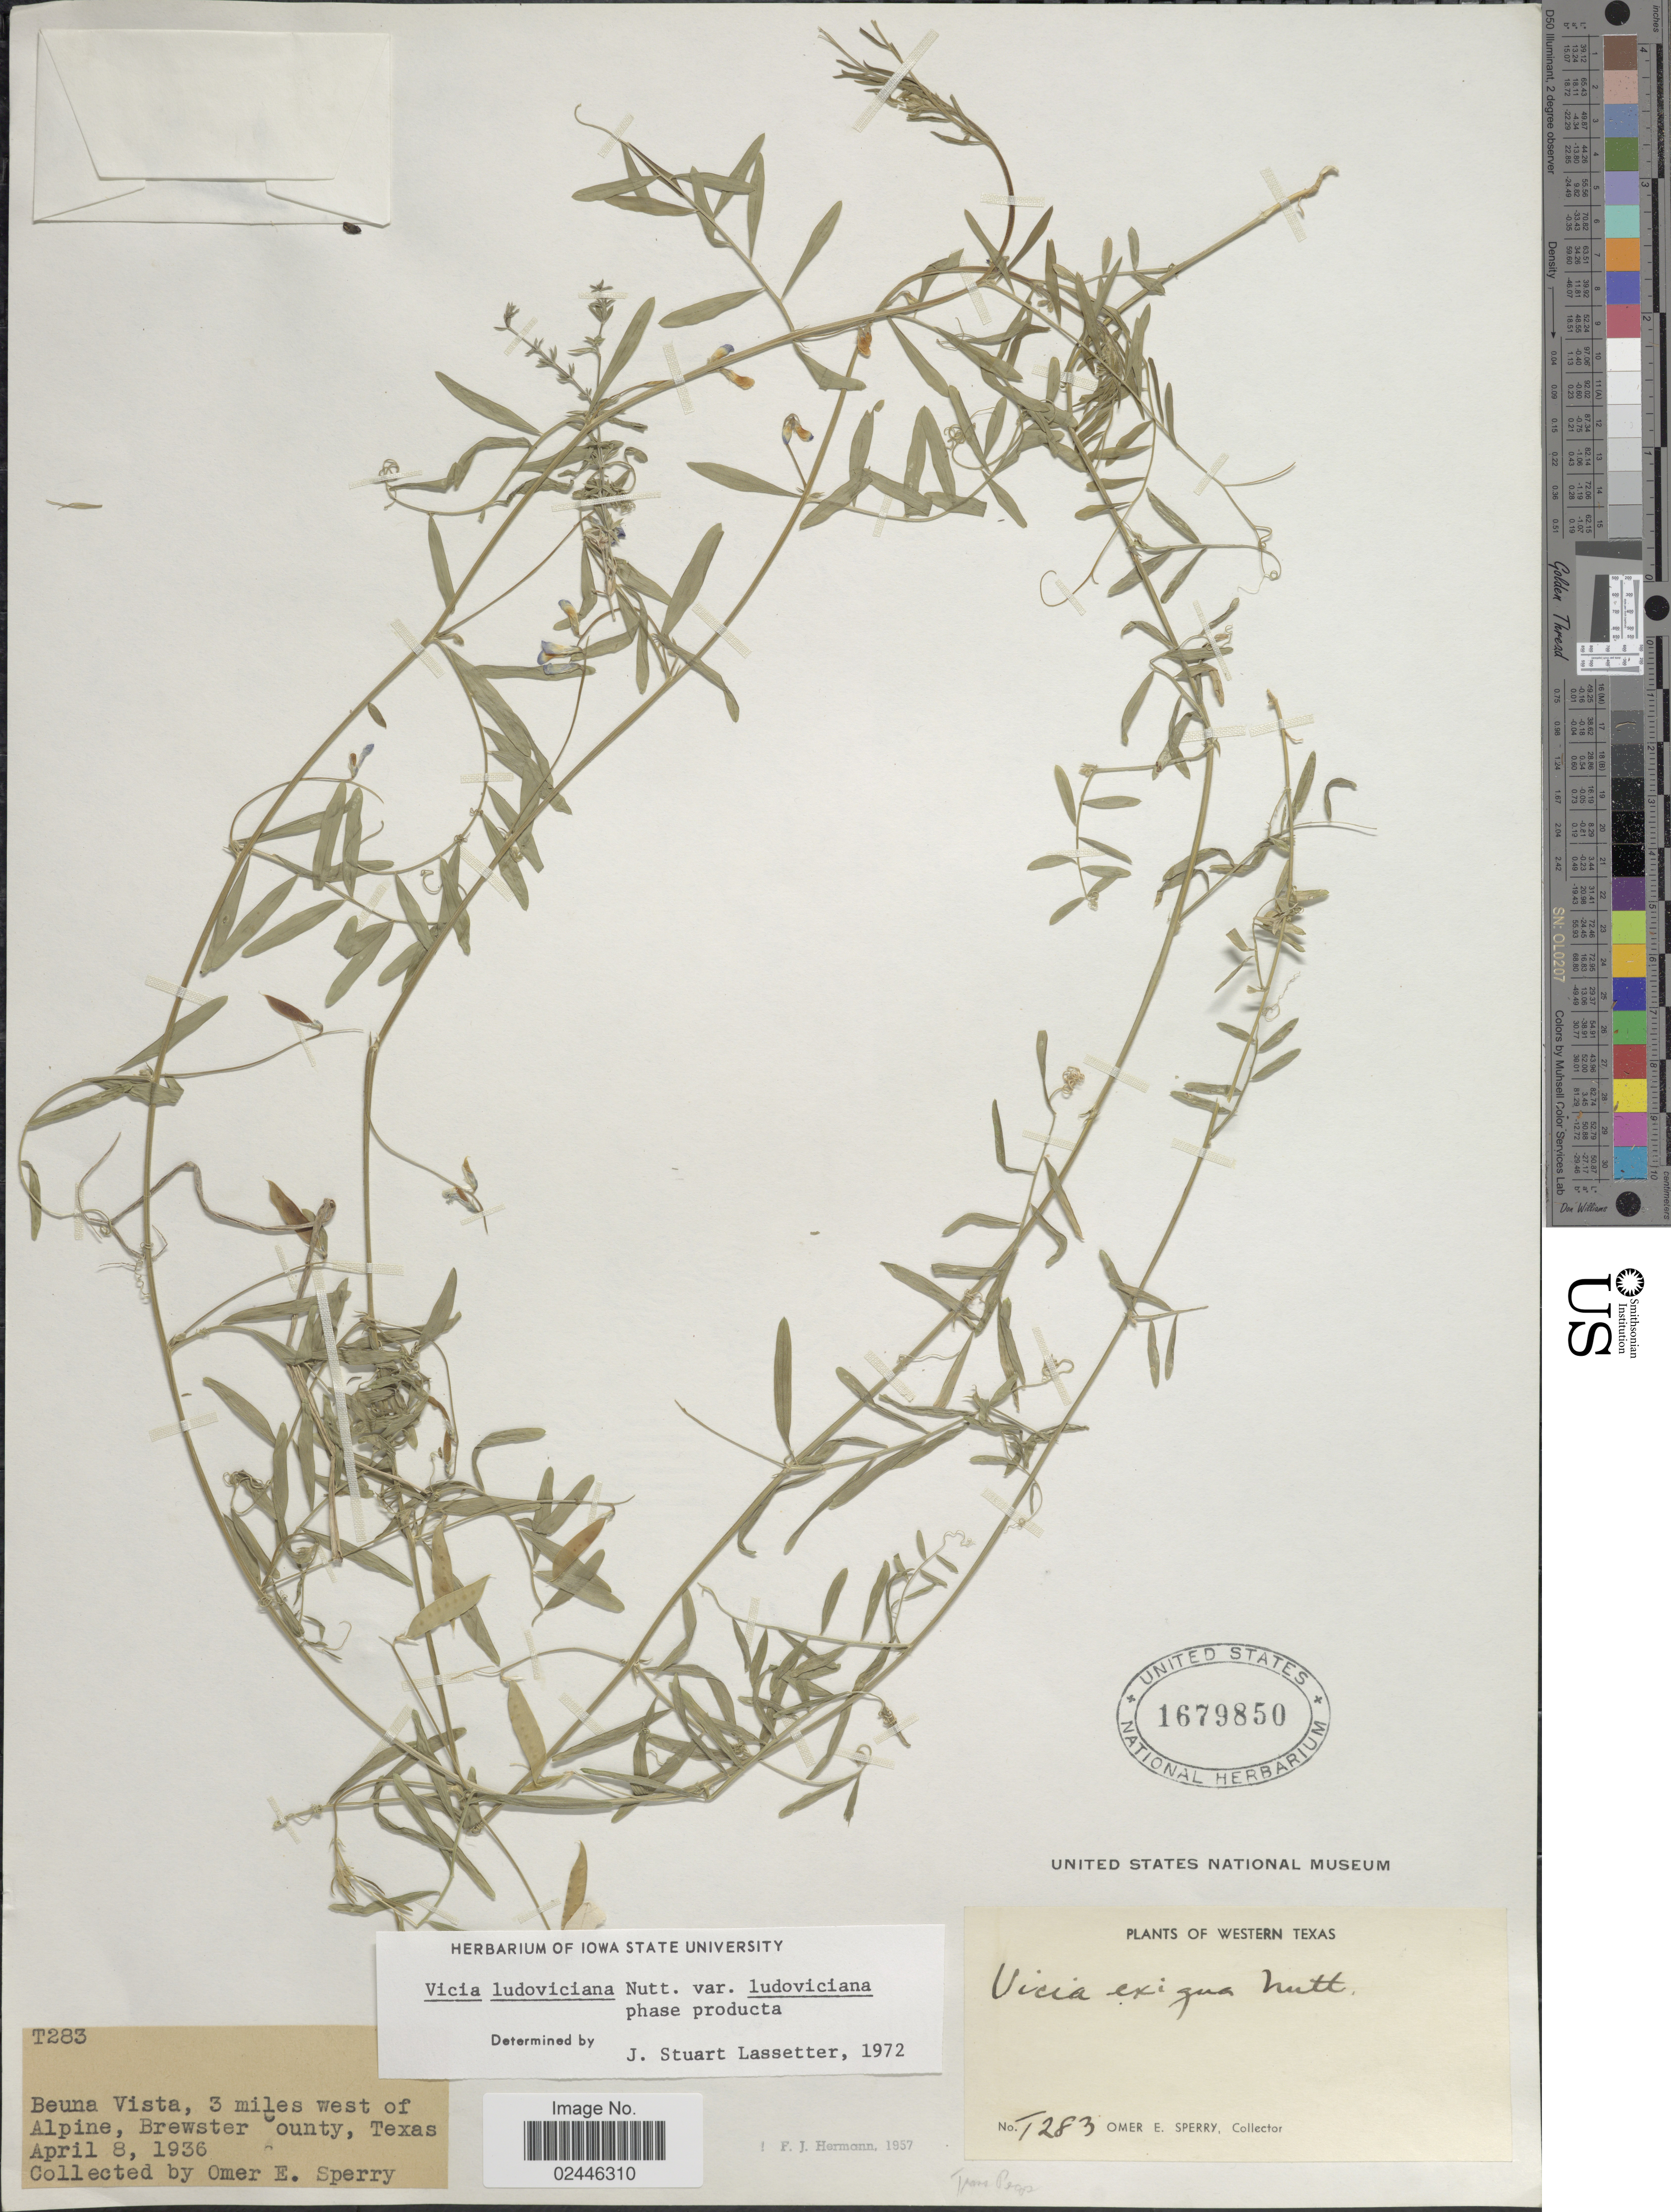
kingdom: Plantae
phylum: Tracheophyta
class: Magnoliopsida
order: Fabales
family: Fabaceae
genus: Vicia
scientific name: Vicia ludoviciana var. ludoviciana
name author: Nutt. ex Torr. & A. Gray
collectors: O. E. Sperry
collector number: T283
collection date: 1936-04-08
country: United States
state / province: Texas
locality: Western Texas, Buena Vista, 3 miles west of Alpine, Brewster County, TRans Pecos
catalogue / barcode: US 1679850